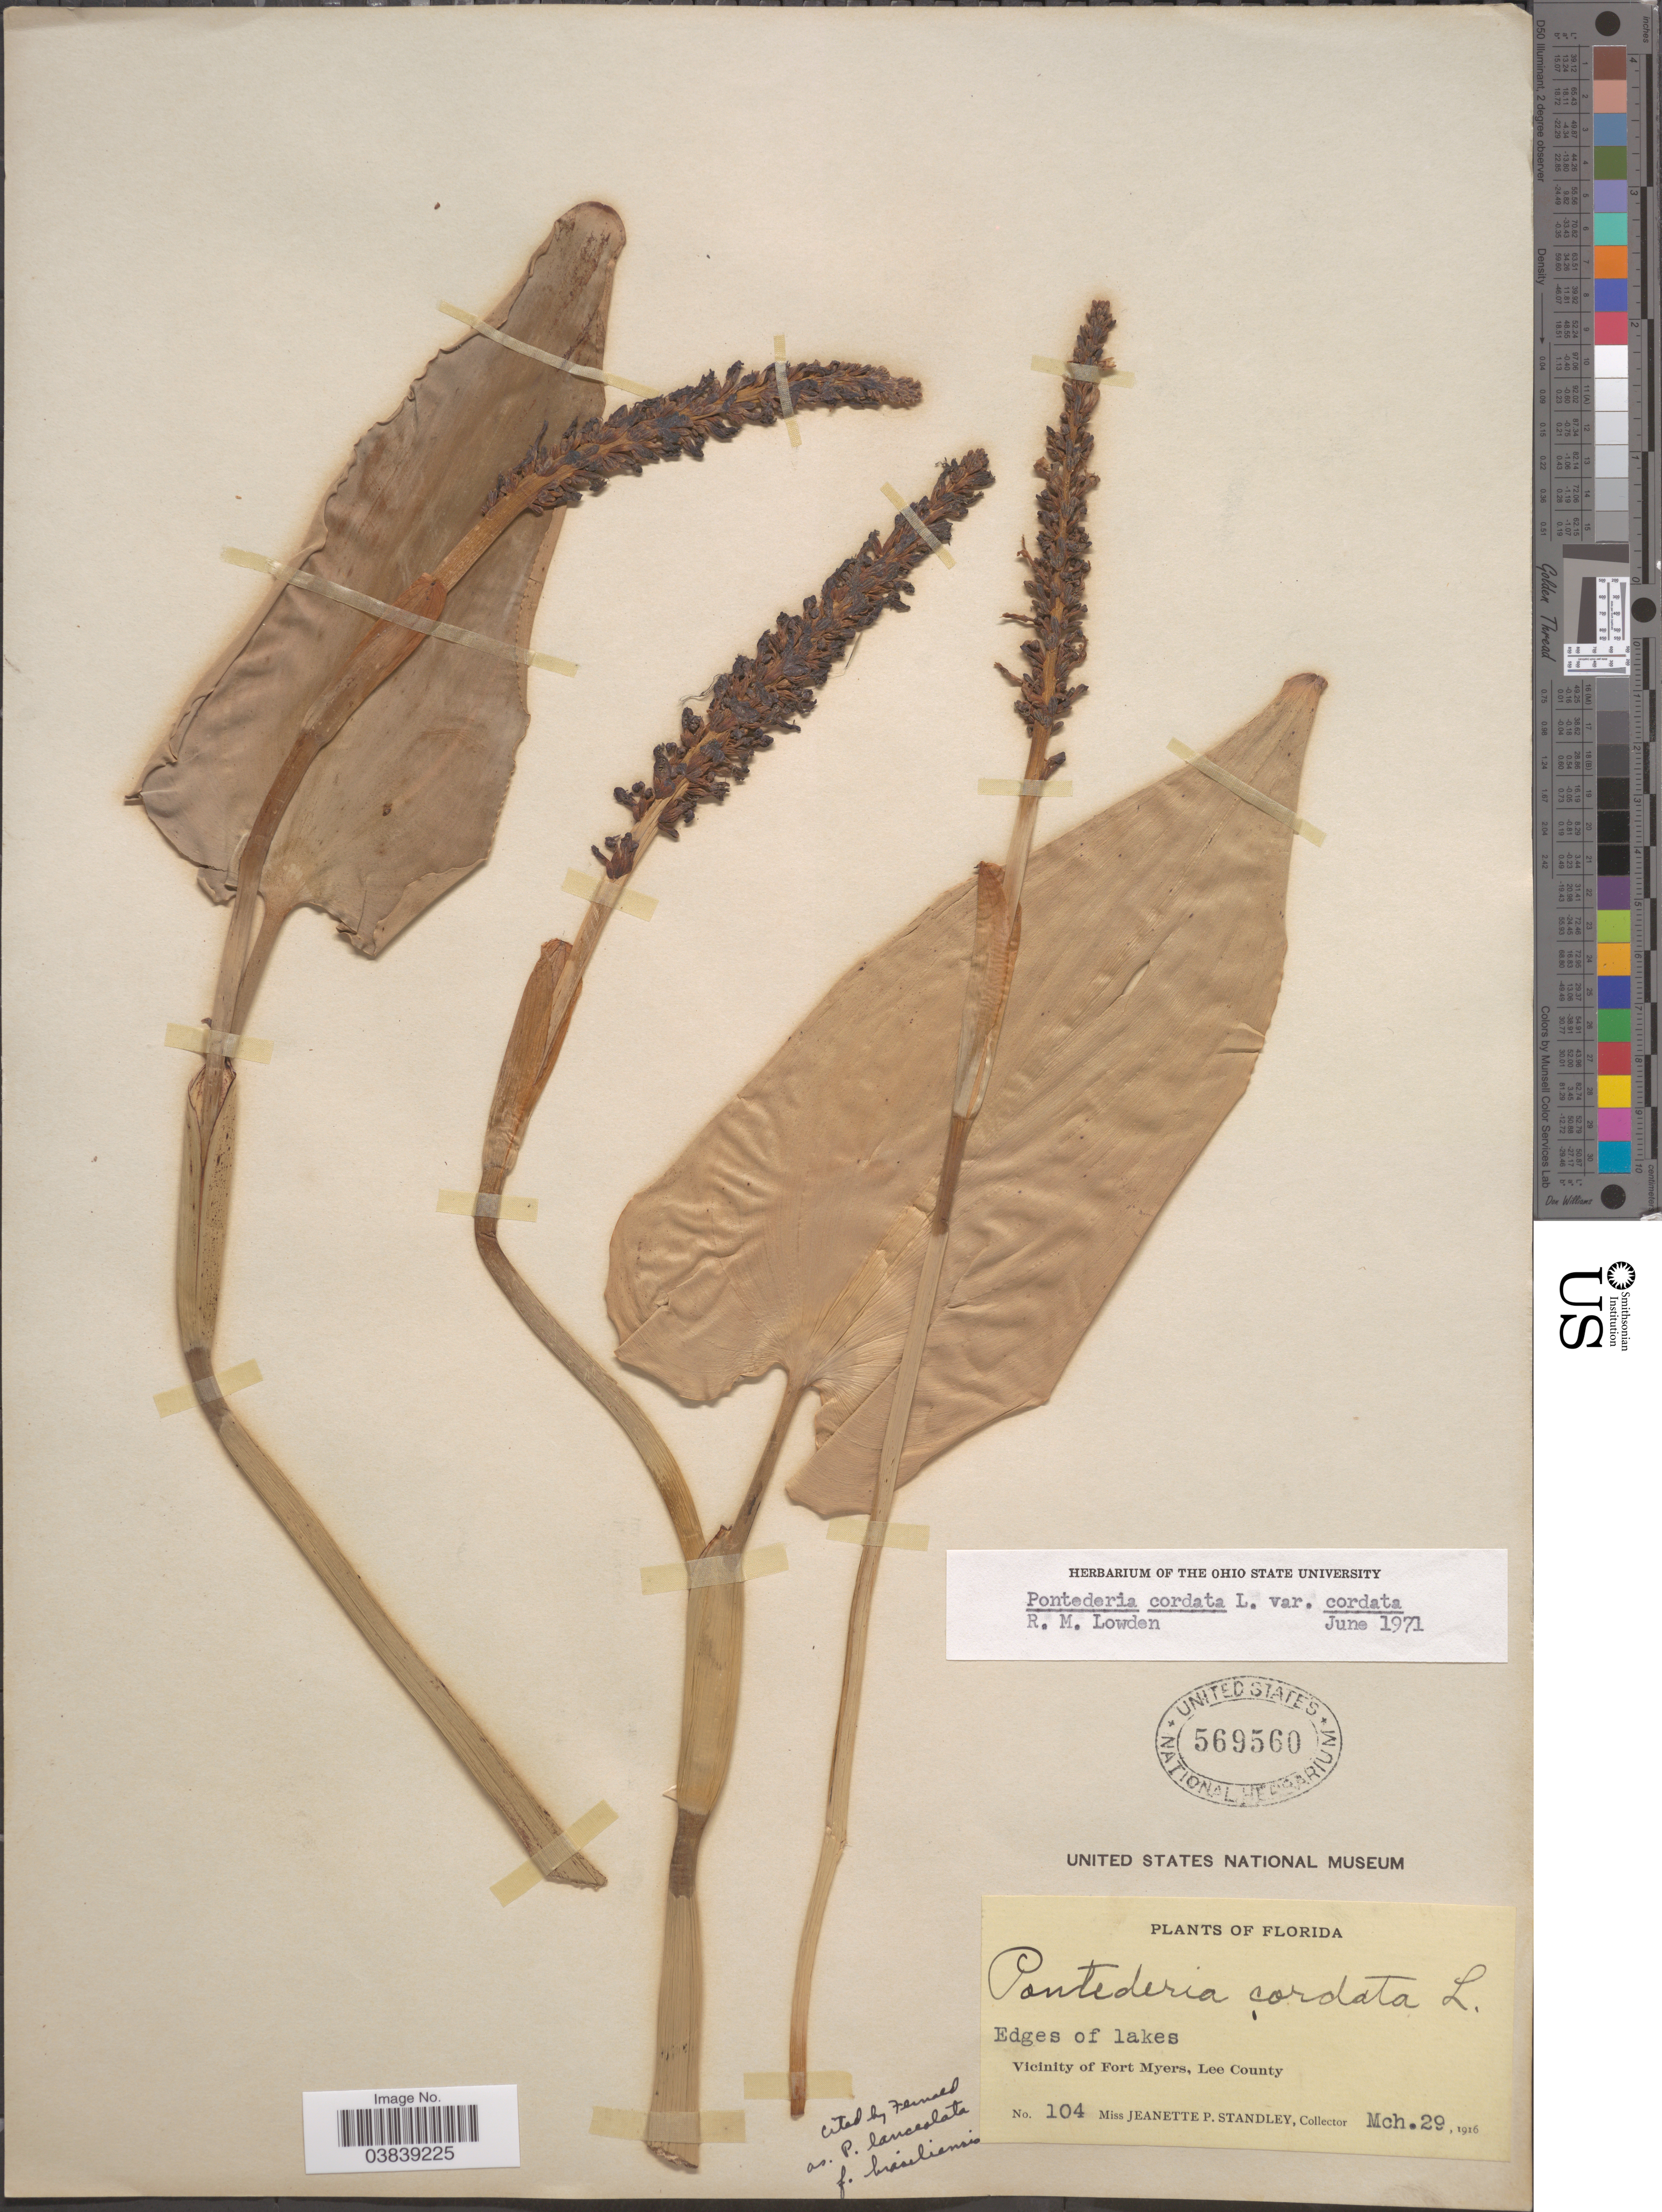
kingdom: Plantae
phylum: Tracheophyta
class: Liliopsida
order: Commelinales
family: Pontederiaceae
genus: Pontederia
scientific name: Pontederia cordata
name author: L.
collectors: J. P. Standley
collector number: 104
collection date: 1916-03-29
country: United States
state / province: Florida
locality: Vicinity of Fort Myers, Lee County.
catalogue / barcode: US 569560